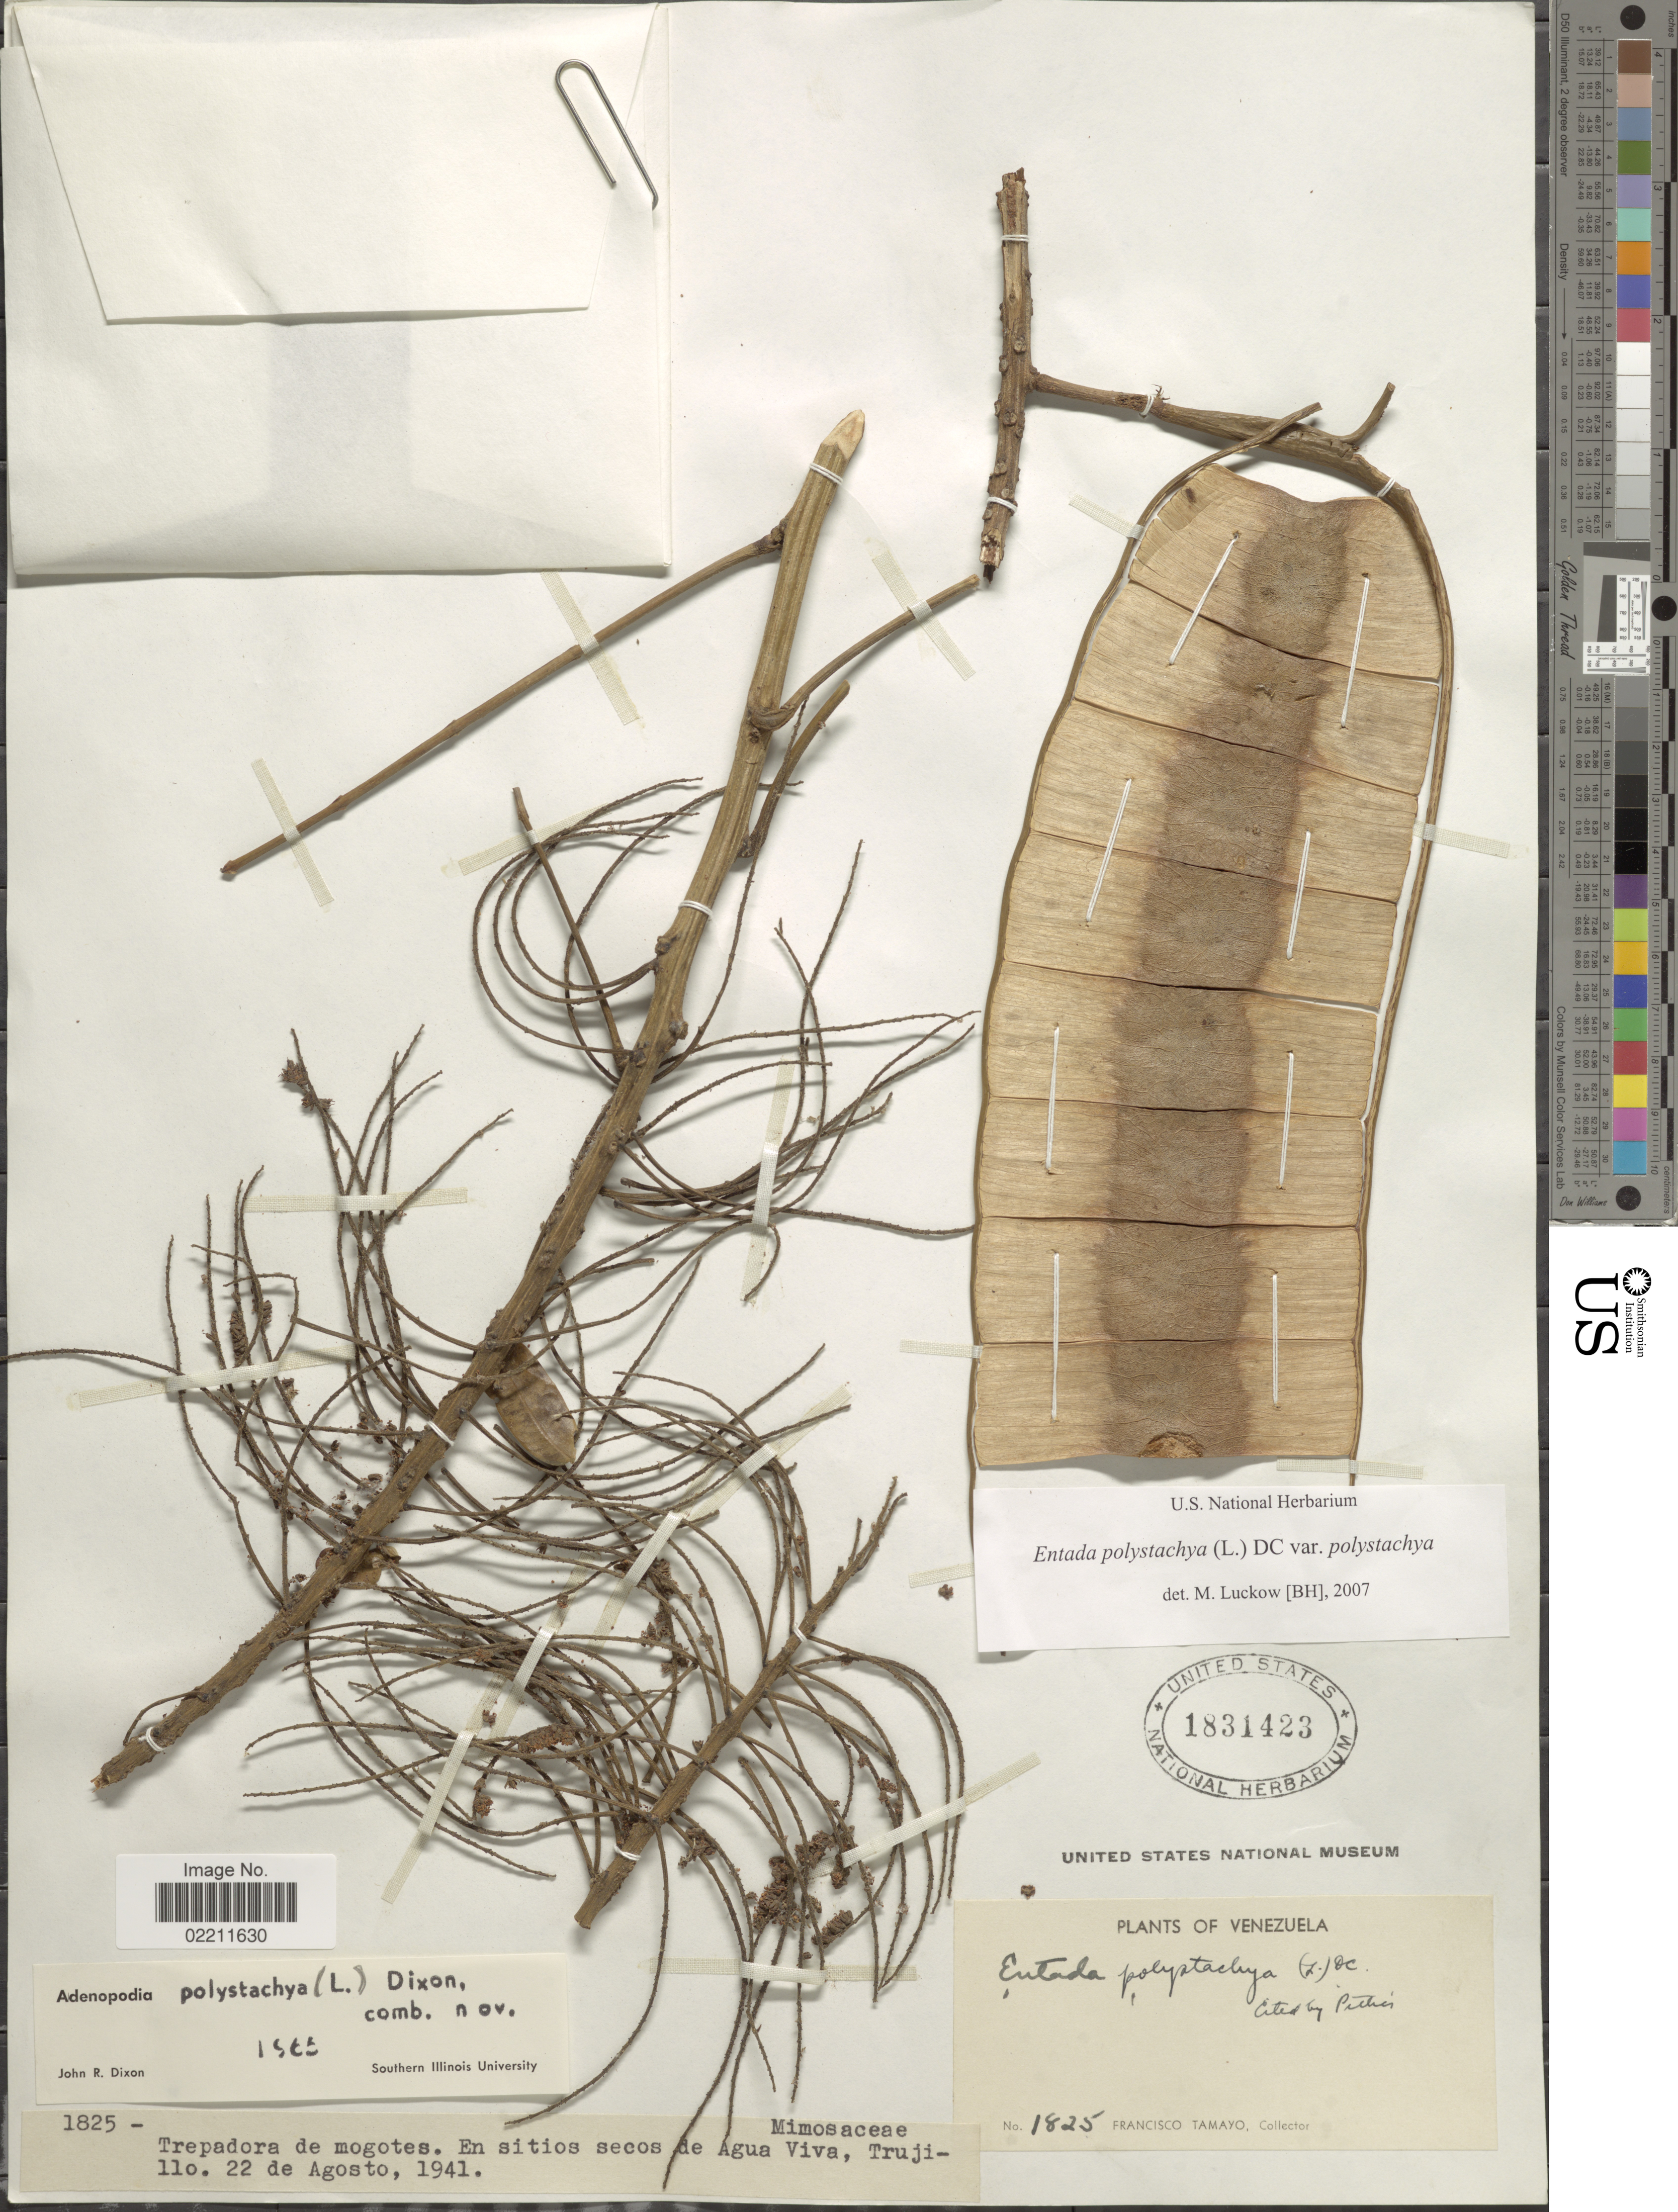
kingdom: Plantae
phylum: Tracheophyta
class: Magnoliopsida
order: Fabales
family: Fabaceae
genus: Entada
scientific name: Entada polystachya var. polystachya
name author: (L.) DC.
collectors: F. Tamayo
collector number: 1825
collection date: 1941-08-22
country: Venezuela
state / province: Trujillo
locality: En sitios secos de Agua Viva, Trujillo.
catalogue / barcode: US 1831423